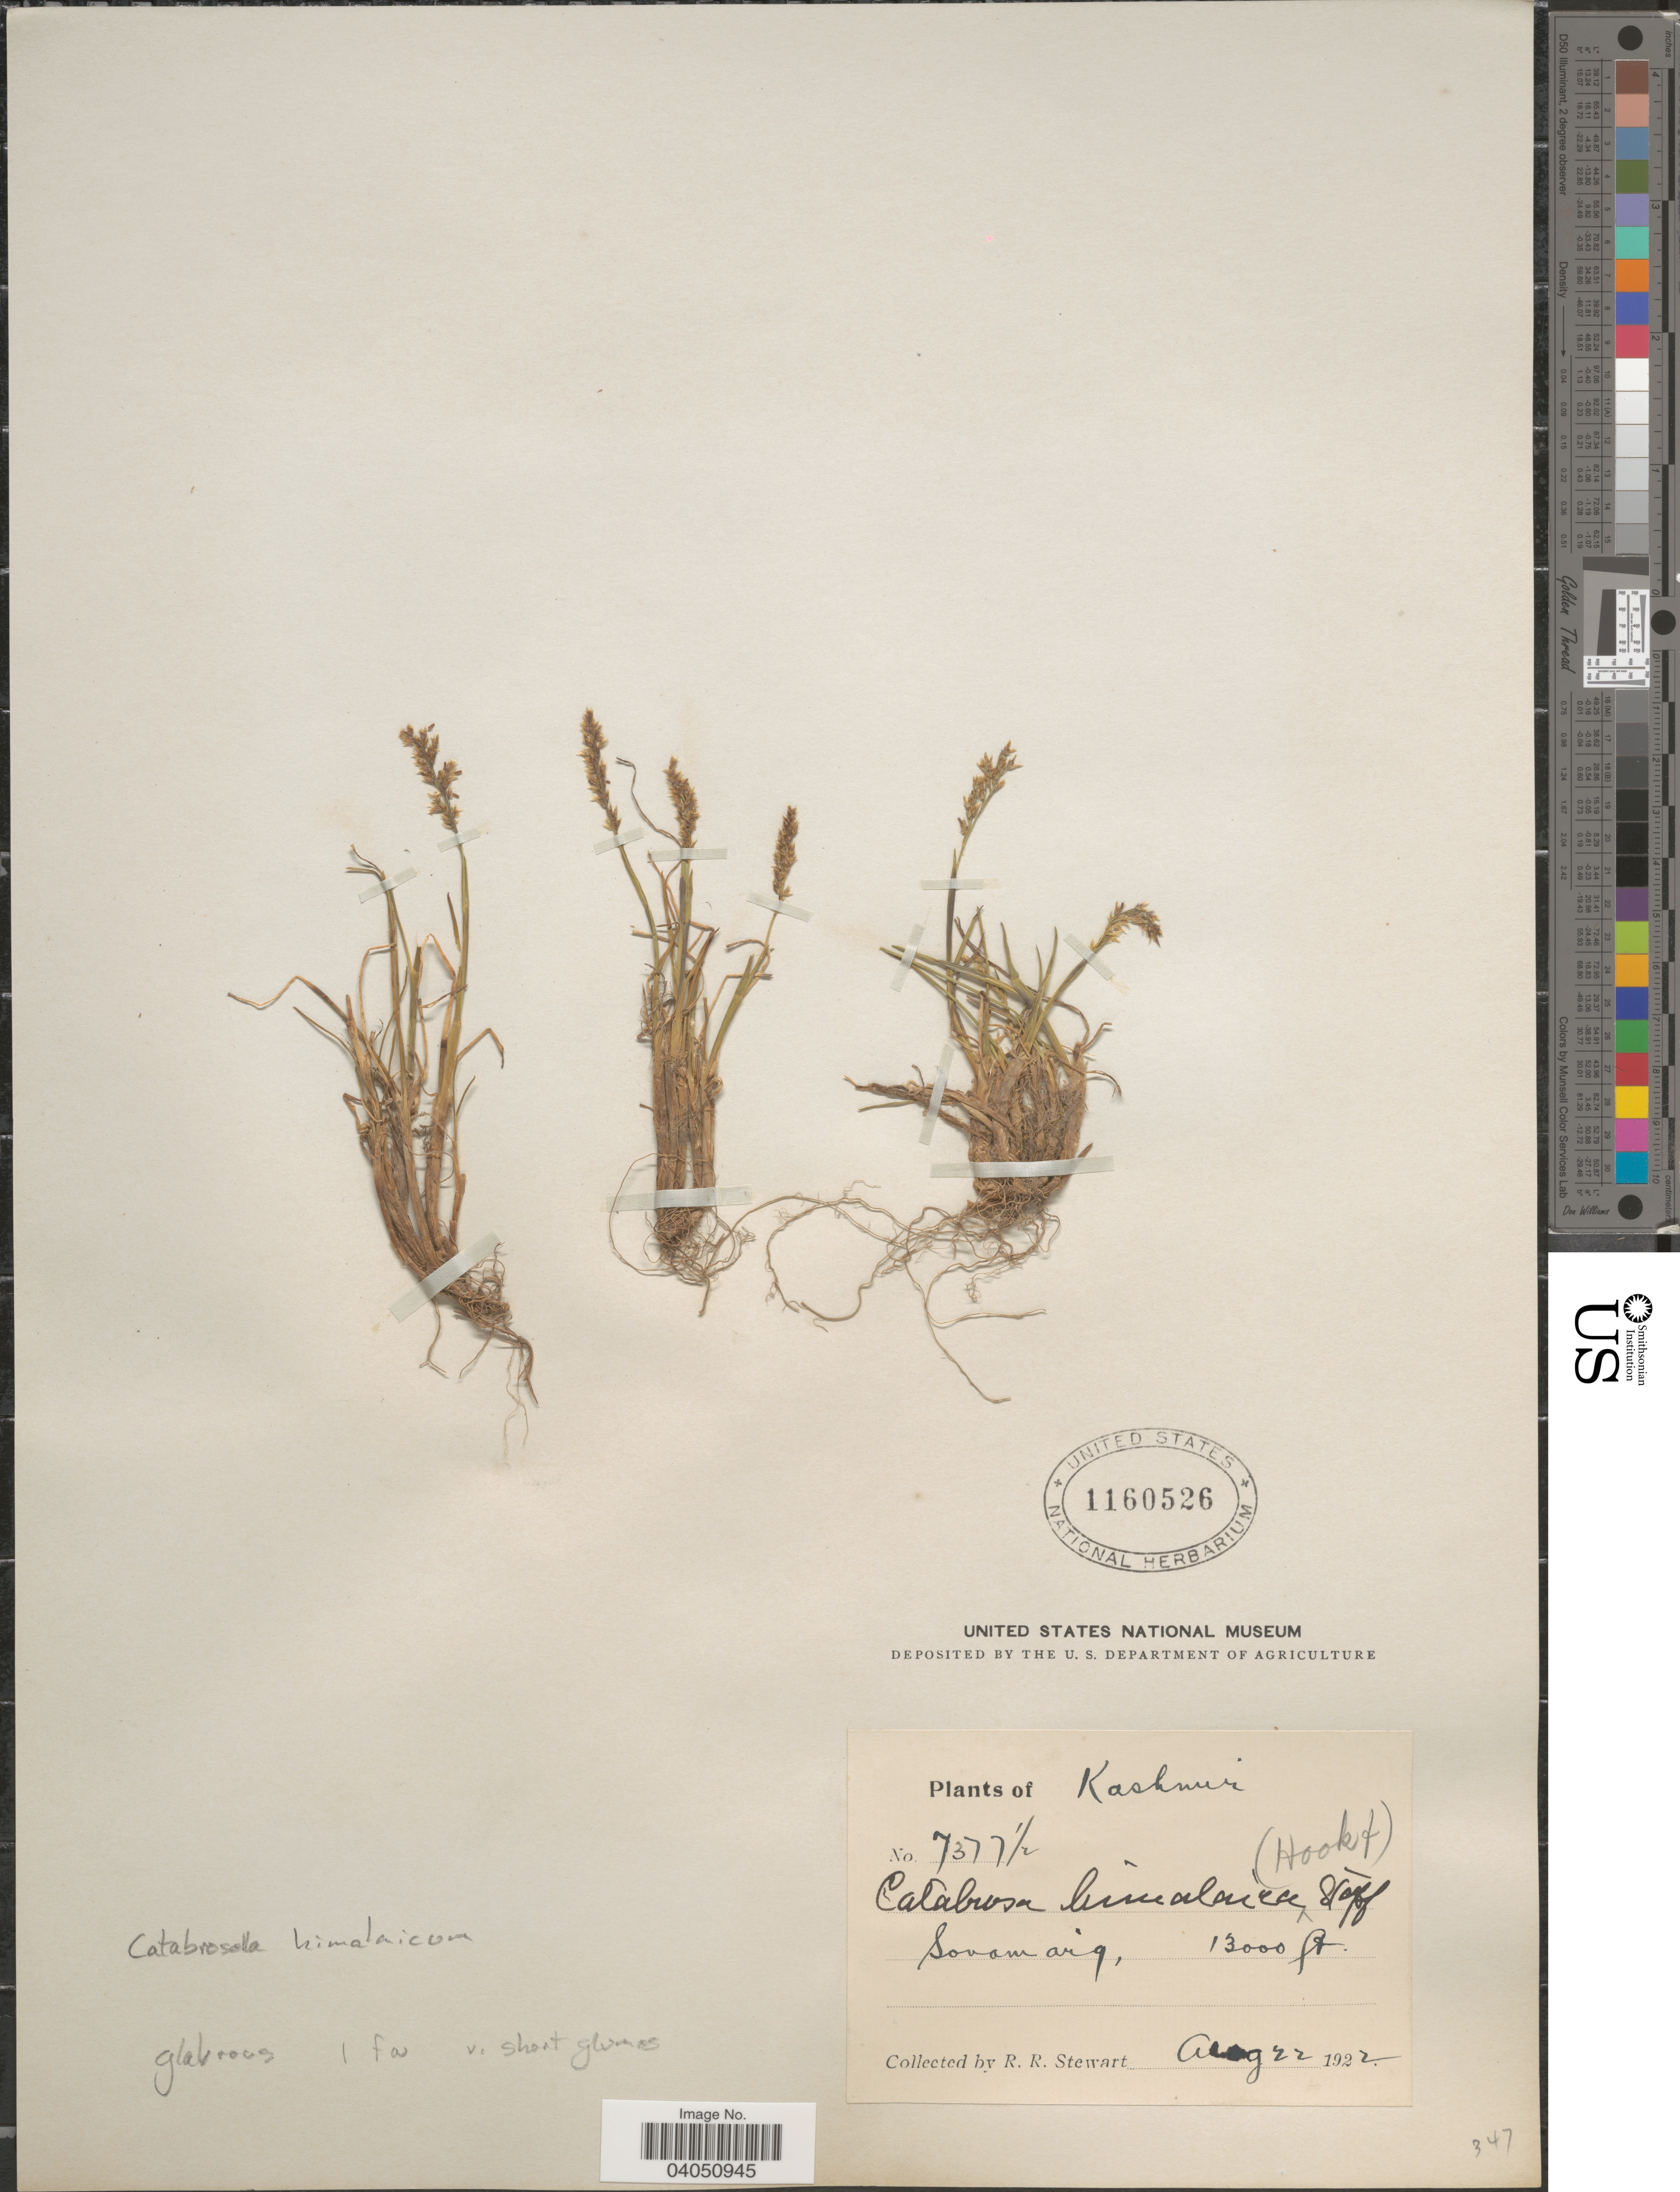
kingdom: Plantae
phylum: Tracheophyta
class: Liliopsida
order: Poales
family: Poaceae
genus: Catabrosella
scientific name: Catabrosella himalaica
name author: (Hook. f.) Tzvelev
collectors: R. Stewart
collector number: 7377½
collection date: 1922-08-22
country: India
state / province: Jammu and Kashmir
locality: Kashmir. Sonamarg.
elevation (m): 3962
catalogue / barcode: US 1160526